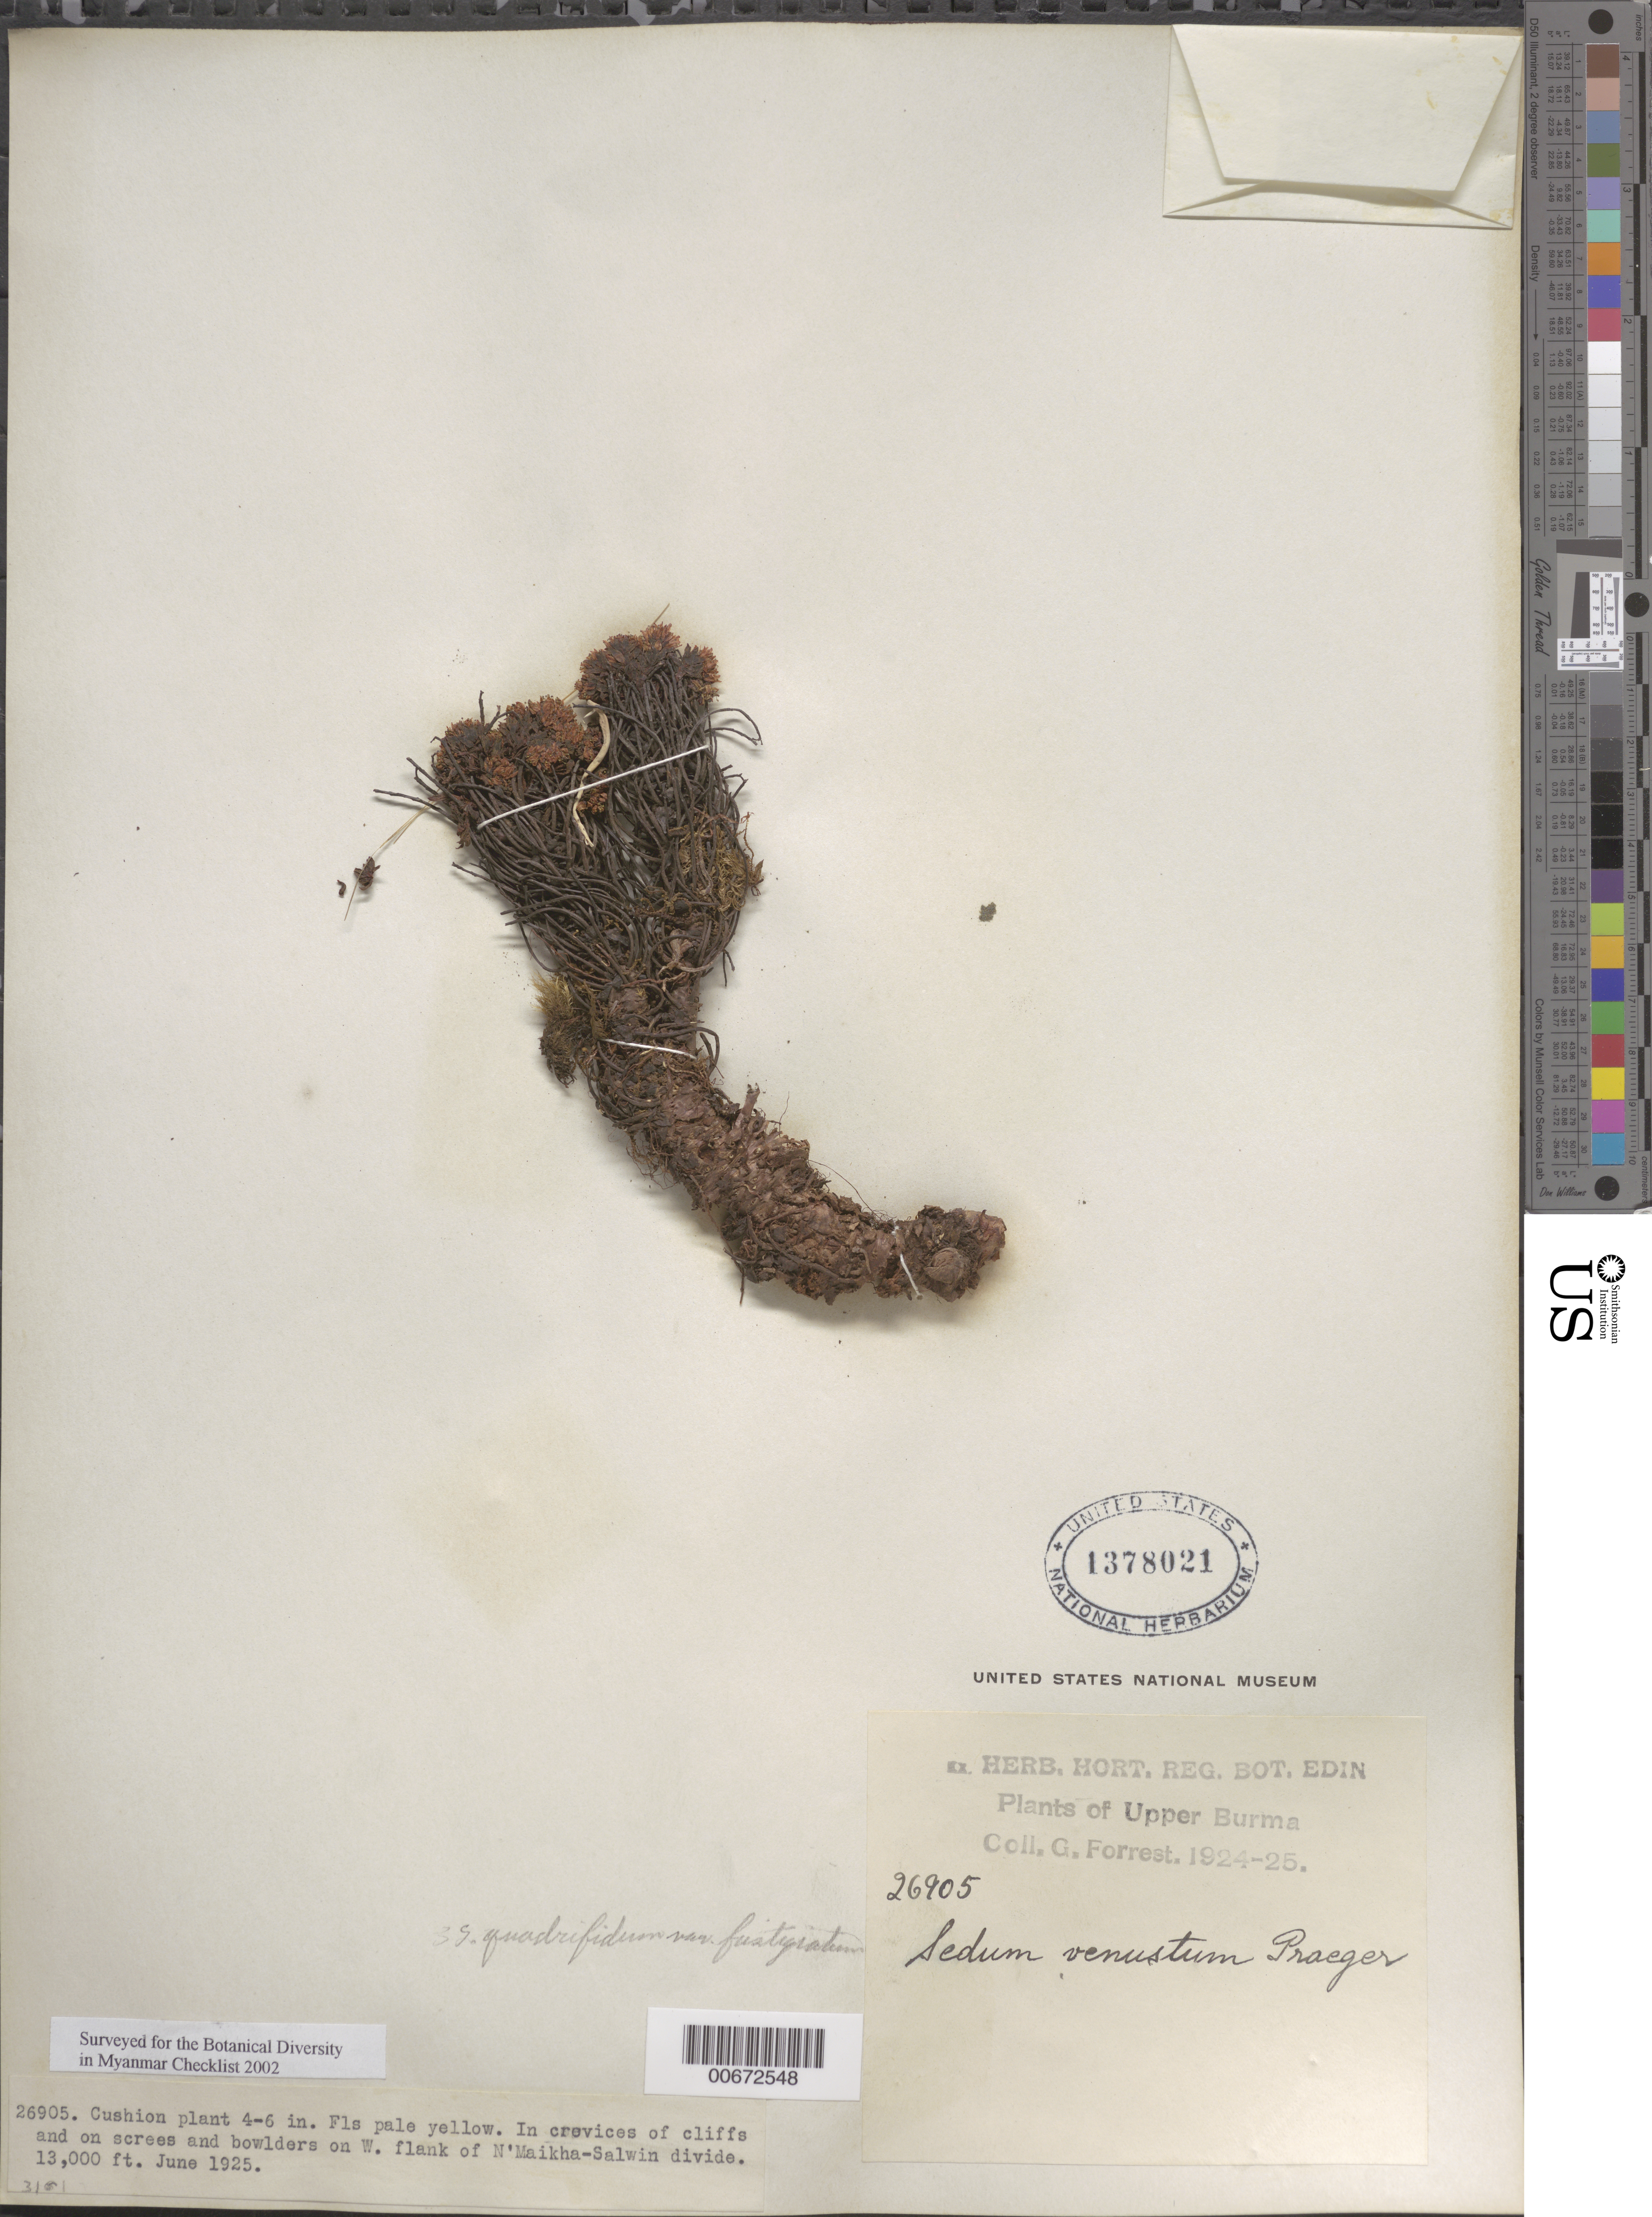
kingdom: Plantae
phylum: Tracheophyta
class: Magnoliopsida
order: Saxifragales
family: Crassulaceae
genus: Rhodiola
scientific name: Rhodiola fastigiata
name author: (Hook. f. & Thomson) S.H. Fu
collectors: G. Forrest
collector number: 26905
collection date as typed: Jun 1925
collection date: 1925-06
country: Myanmar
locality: Upper Burma, W flank of N'Maikha-Salwin Divide.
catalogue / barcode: US 1378021